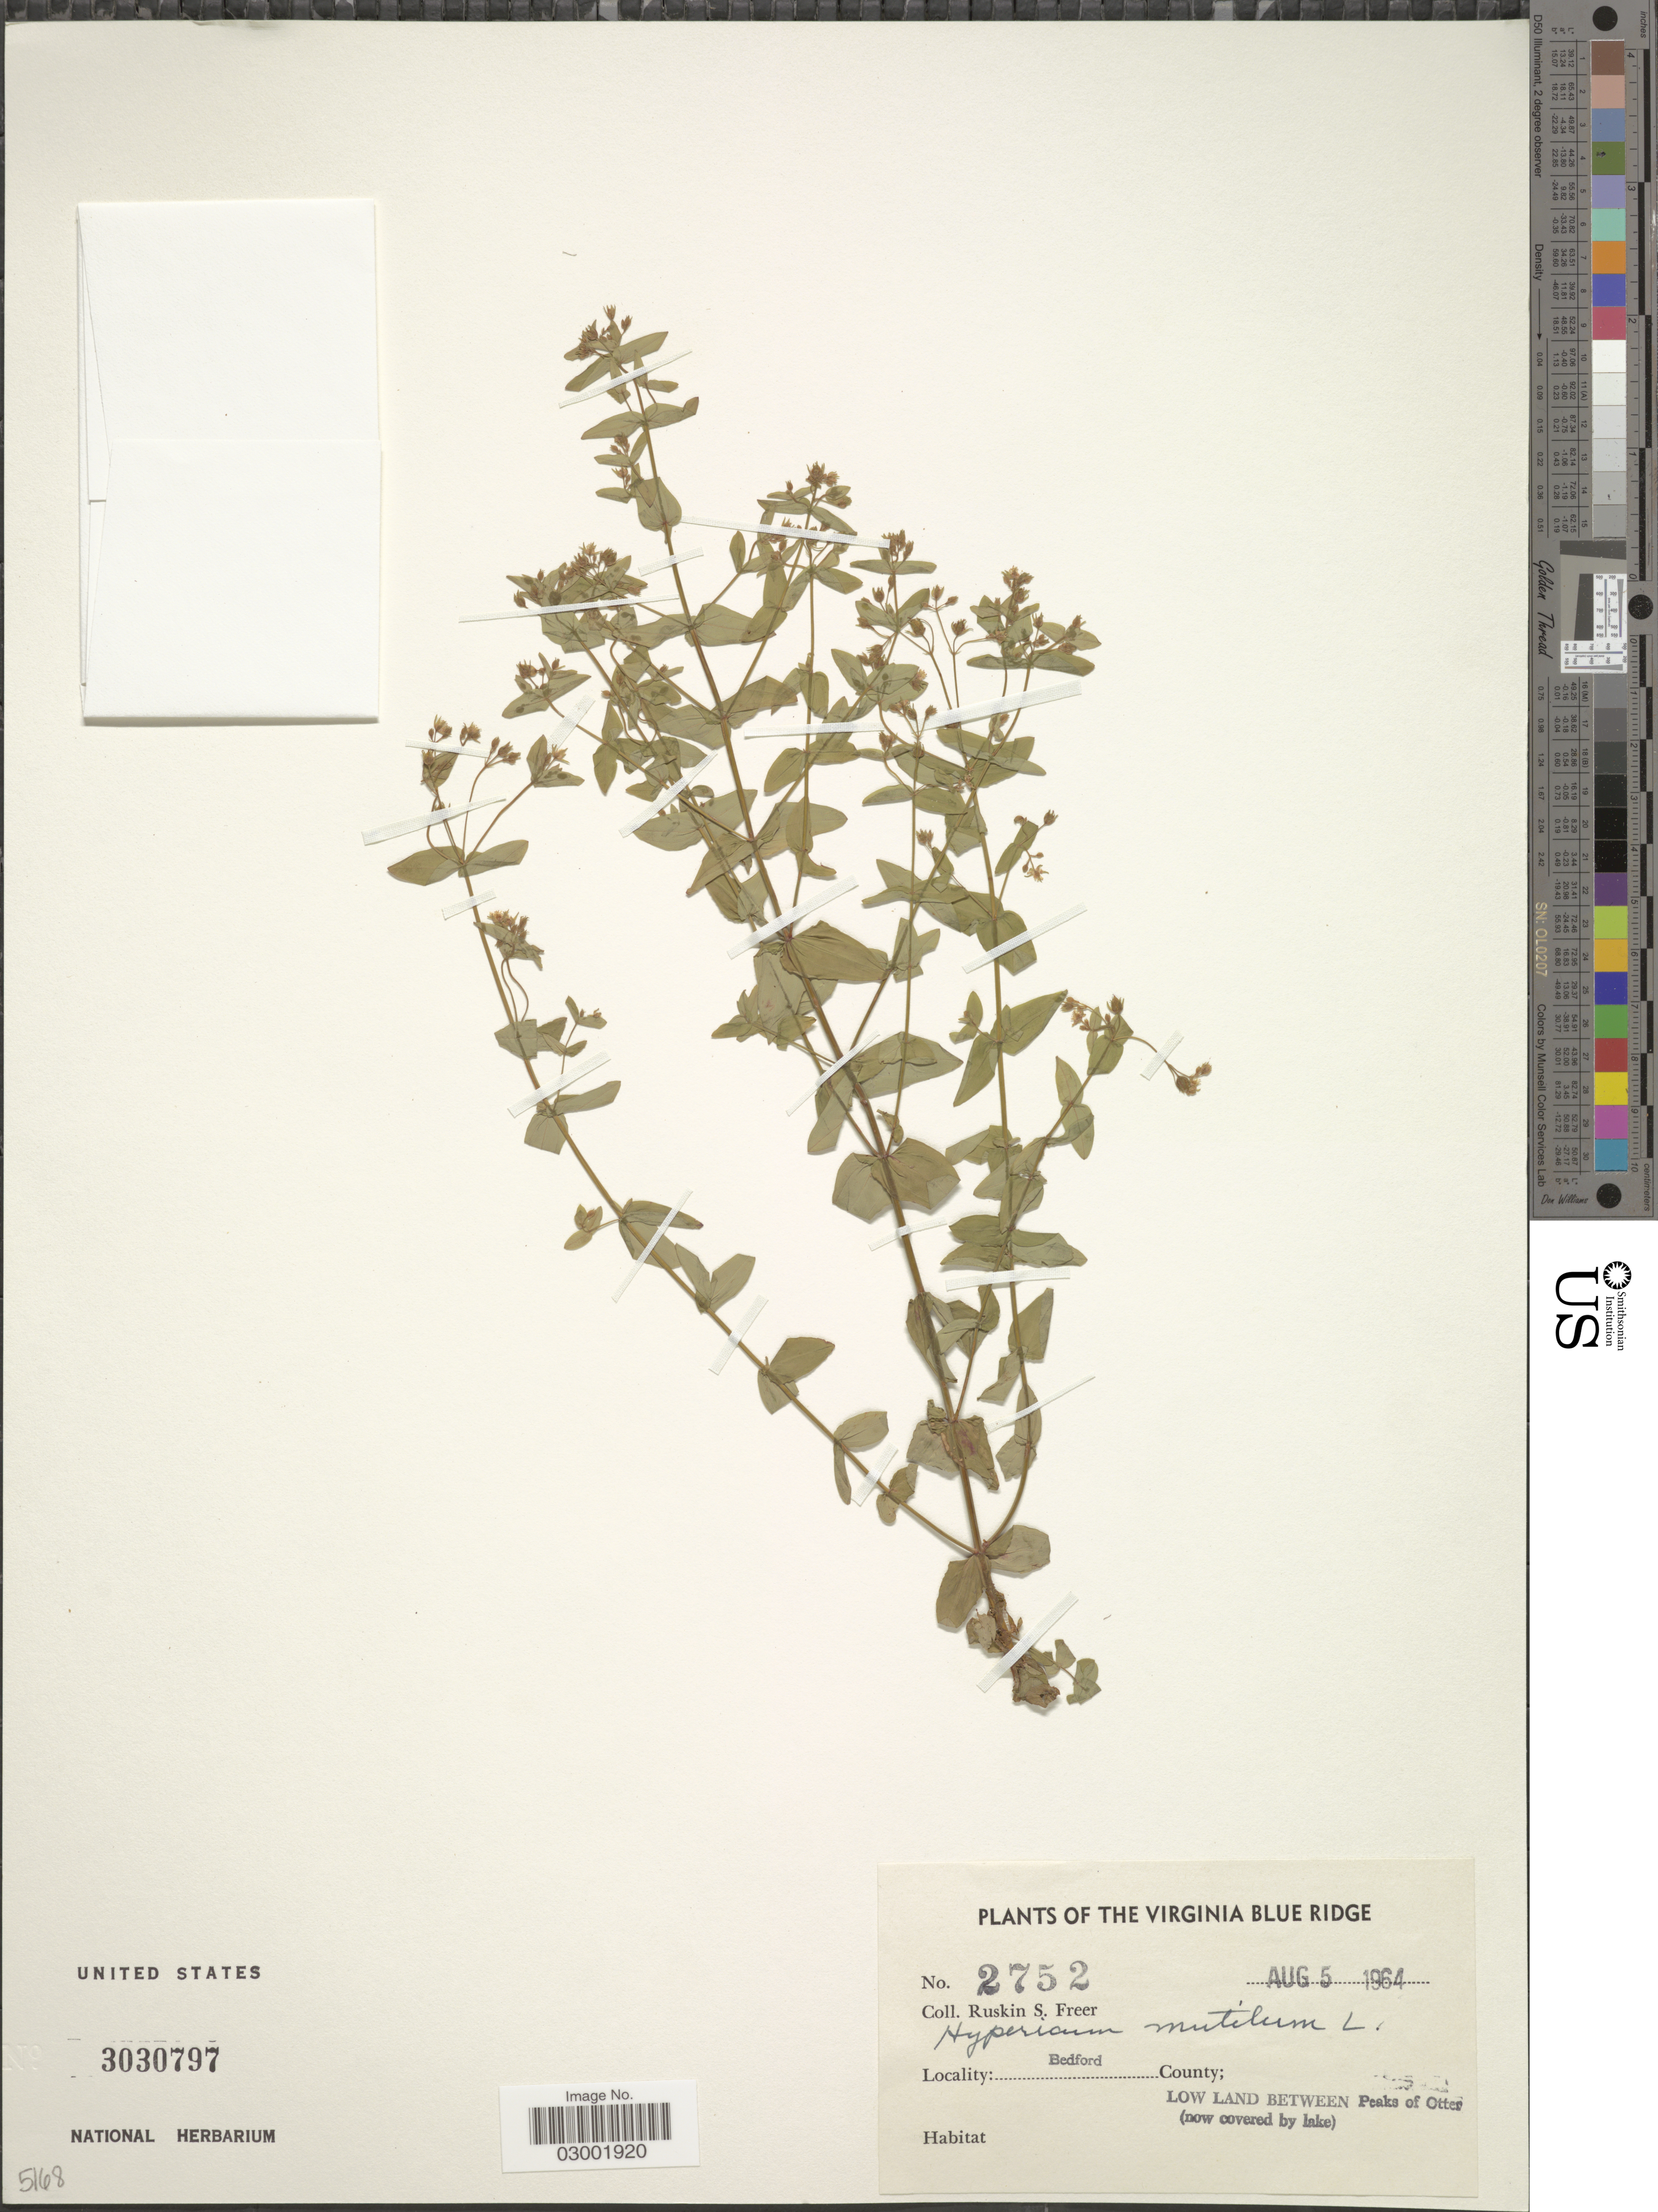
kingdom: Plantae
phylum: Tracheophyta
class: Magnoliopsida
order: Malpighiales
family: Hypericaceae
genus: Hypericum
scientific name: Hypericum mutilum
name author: L.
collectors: R. Freer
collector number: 2752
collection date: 1964-08-05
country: United States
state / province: Virginia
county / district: Bedford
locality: The Virginia Blue Ridge, Bedford County: Lowland between Peaks of Otter (now covered by lake).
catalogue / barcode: US 3030797